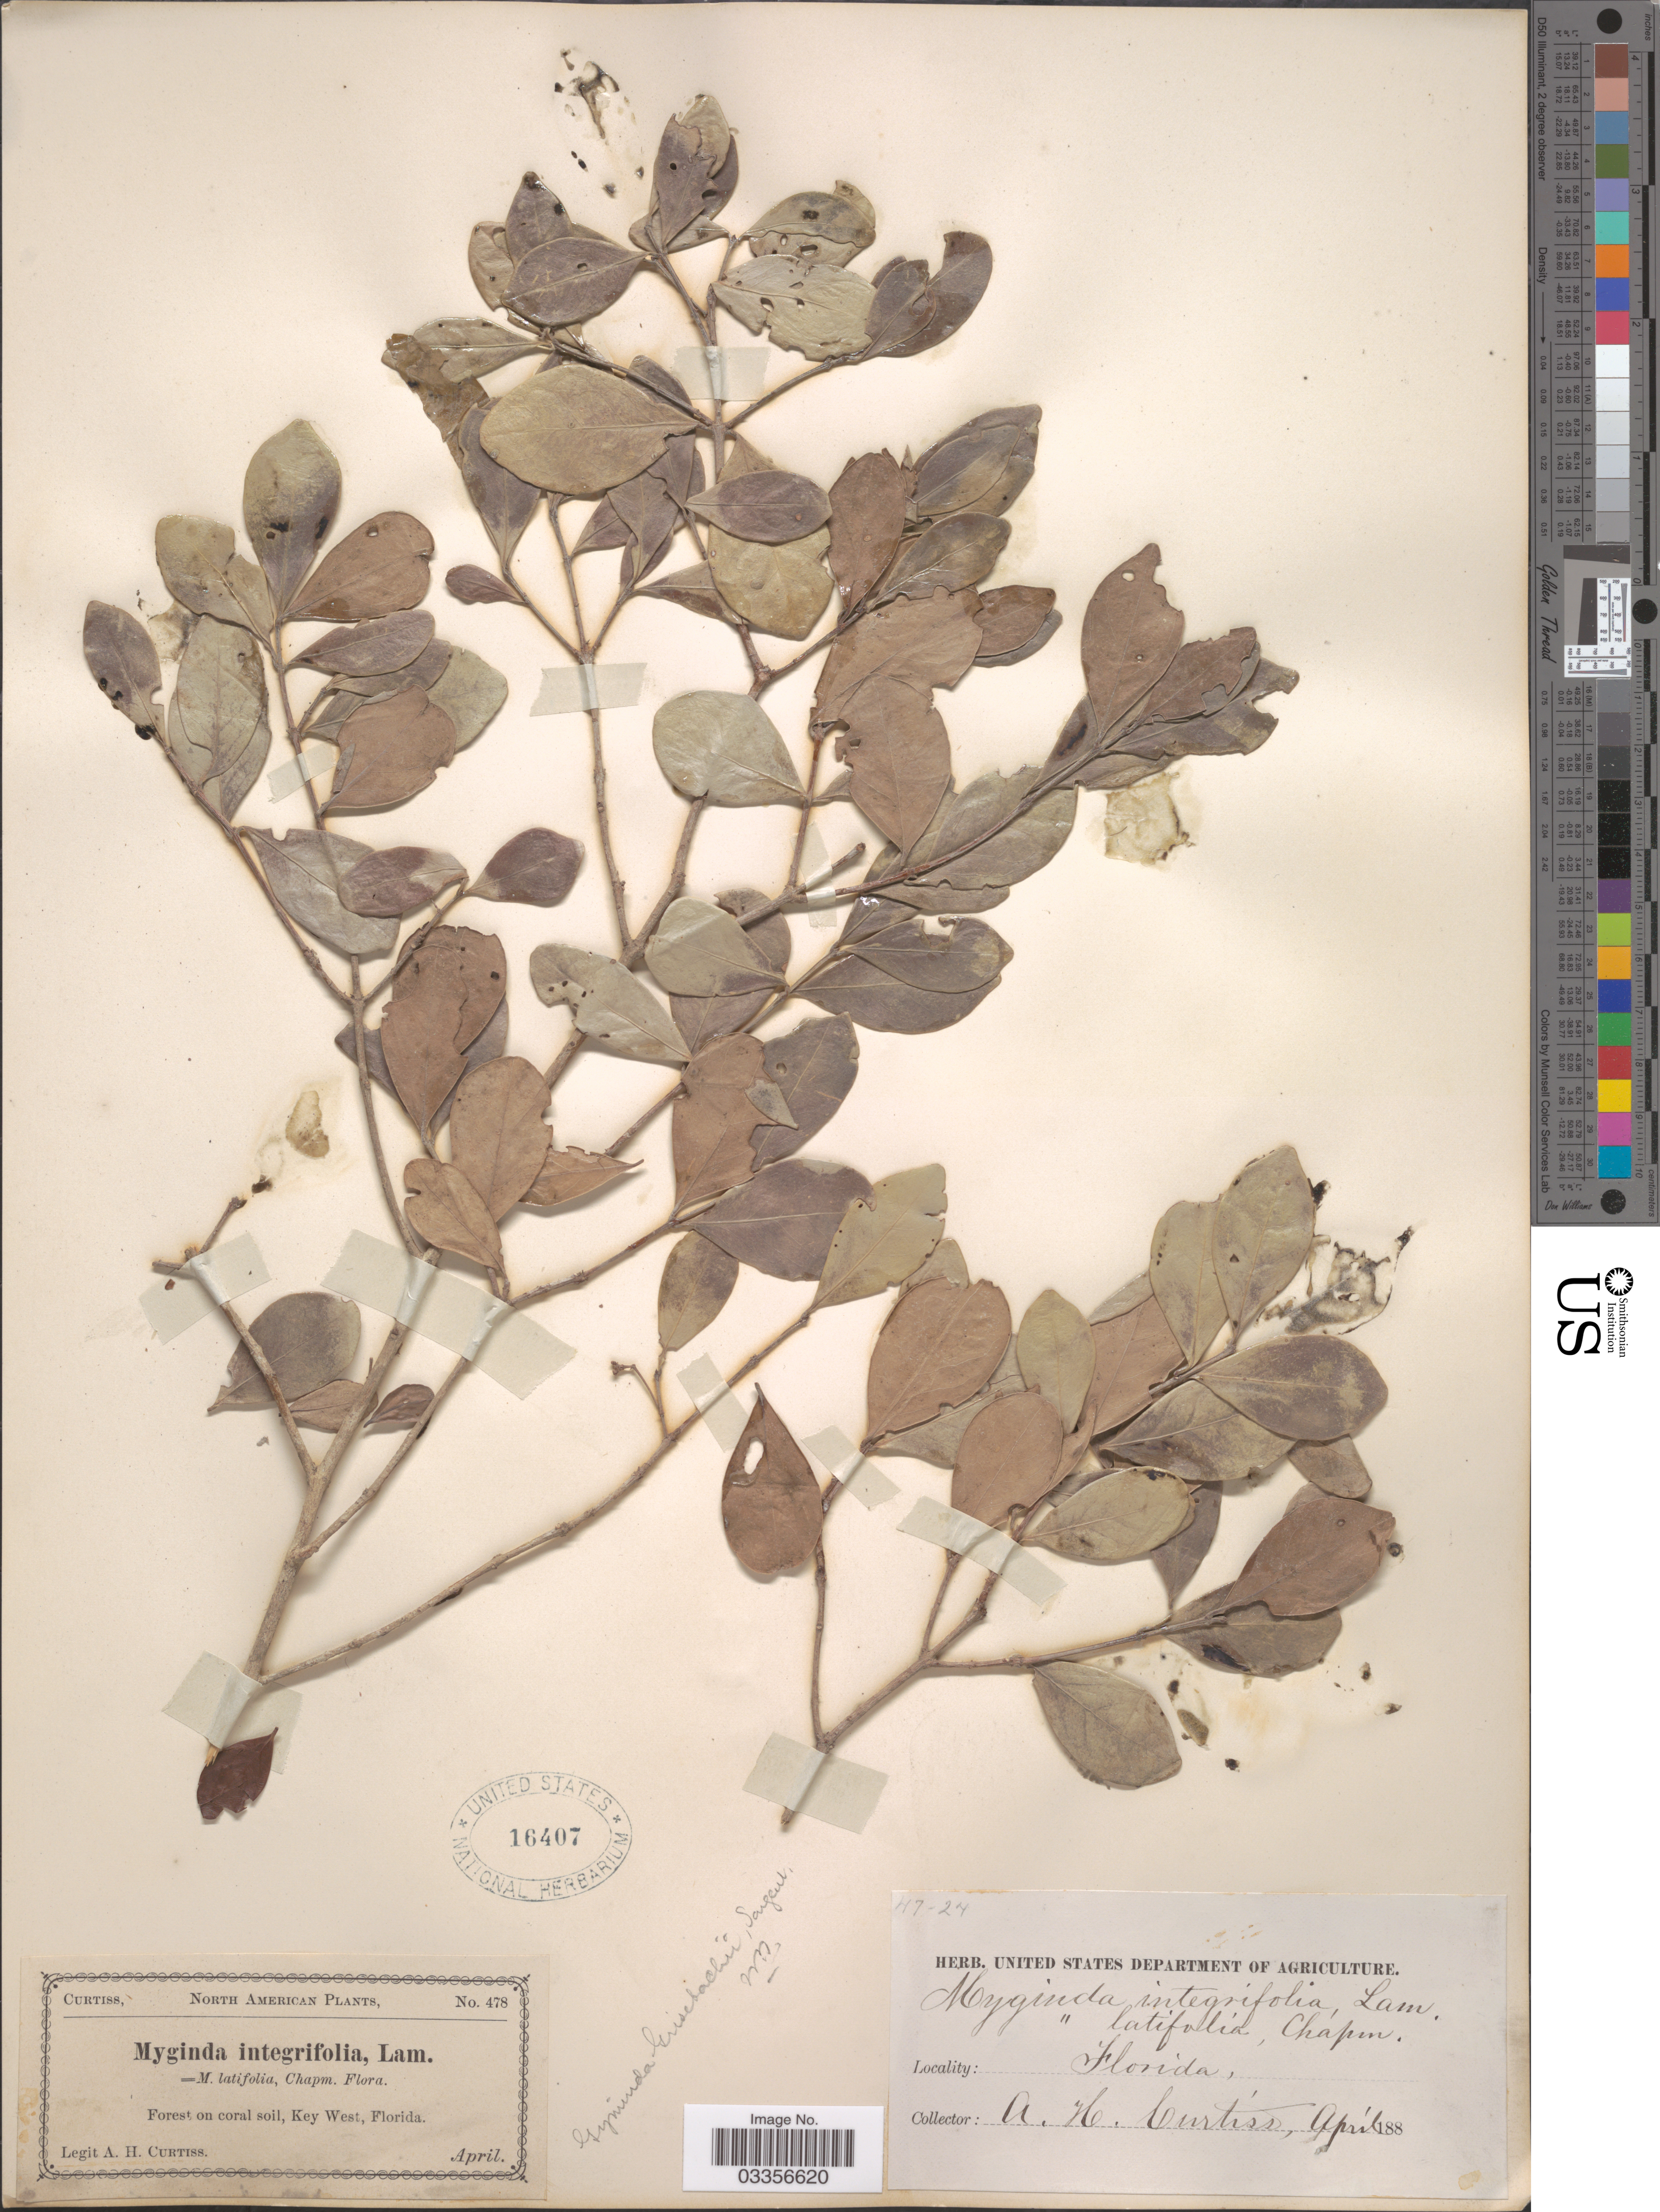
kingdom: Plantae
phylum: Tracheophyta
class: Magnoliopsida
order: Celastrales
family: Celastraceae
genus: Gyminda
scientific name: Gyminda grisebachii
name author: Sarg.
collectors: A. H. Curtiss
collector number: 478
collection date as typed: April 188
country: United States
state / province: Florida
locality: Key West.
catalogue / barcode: US 16407